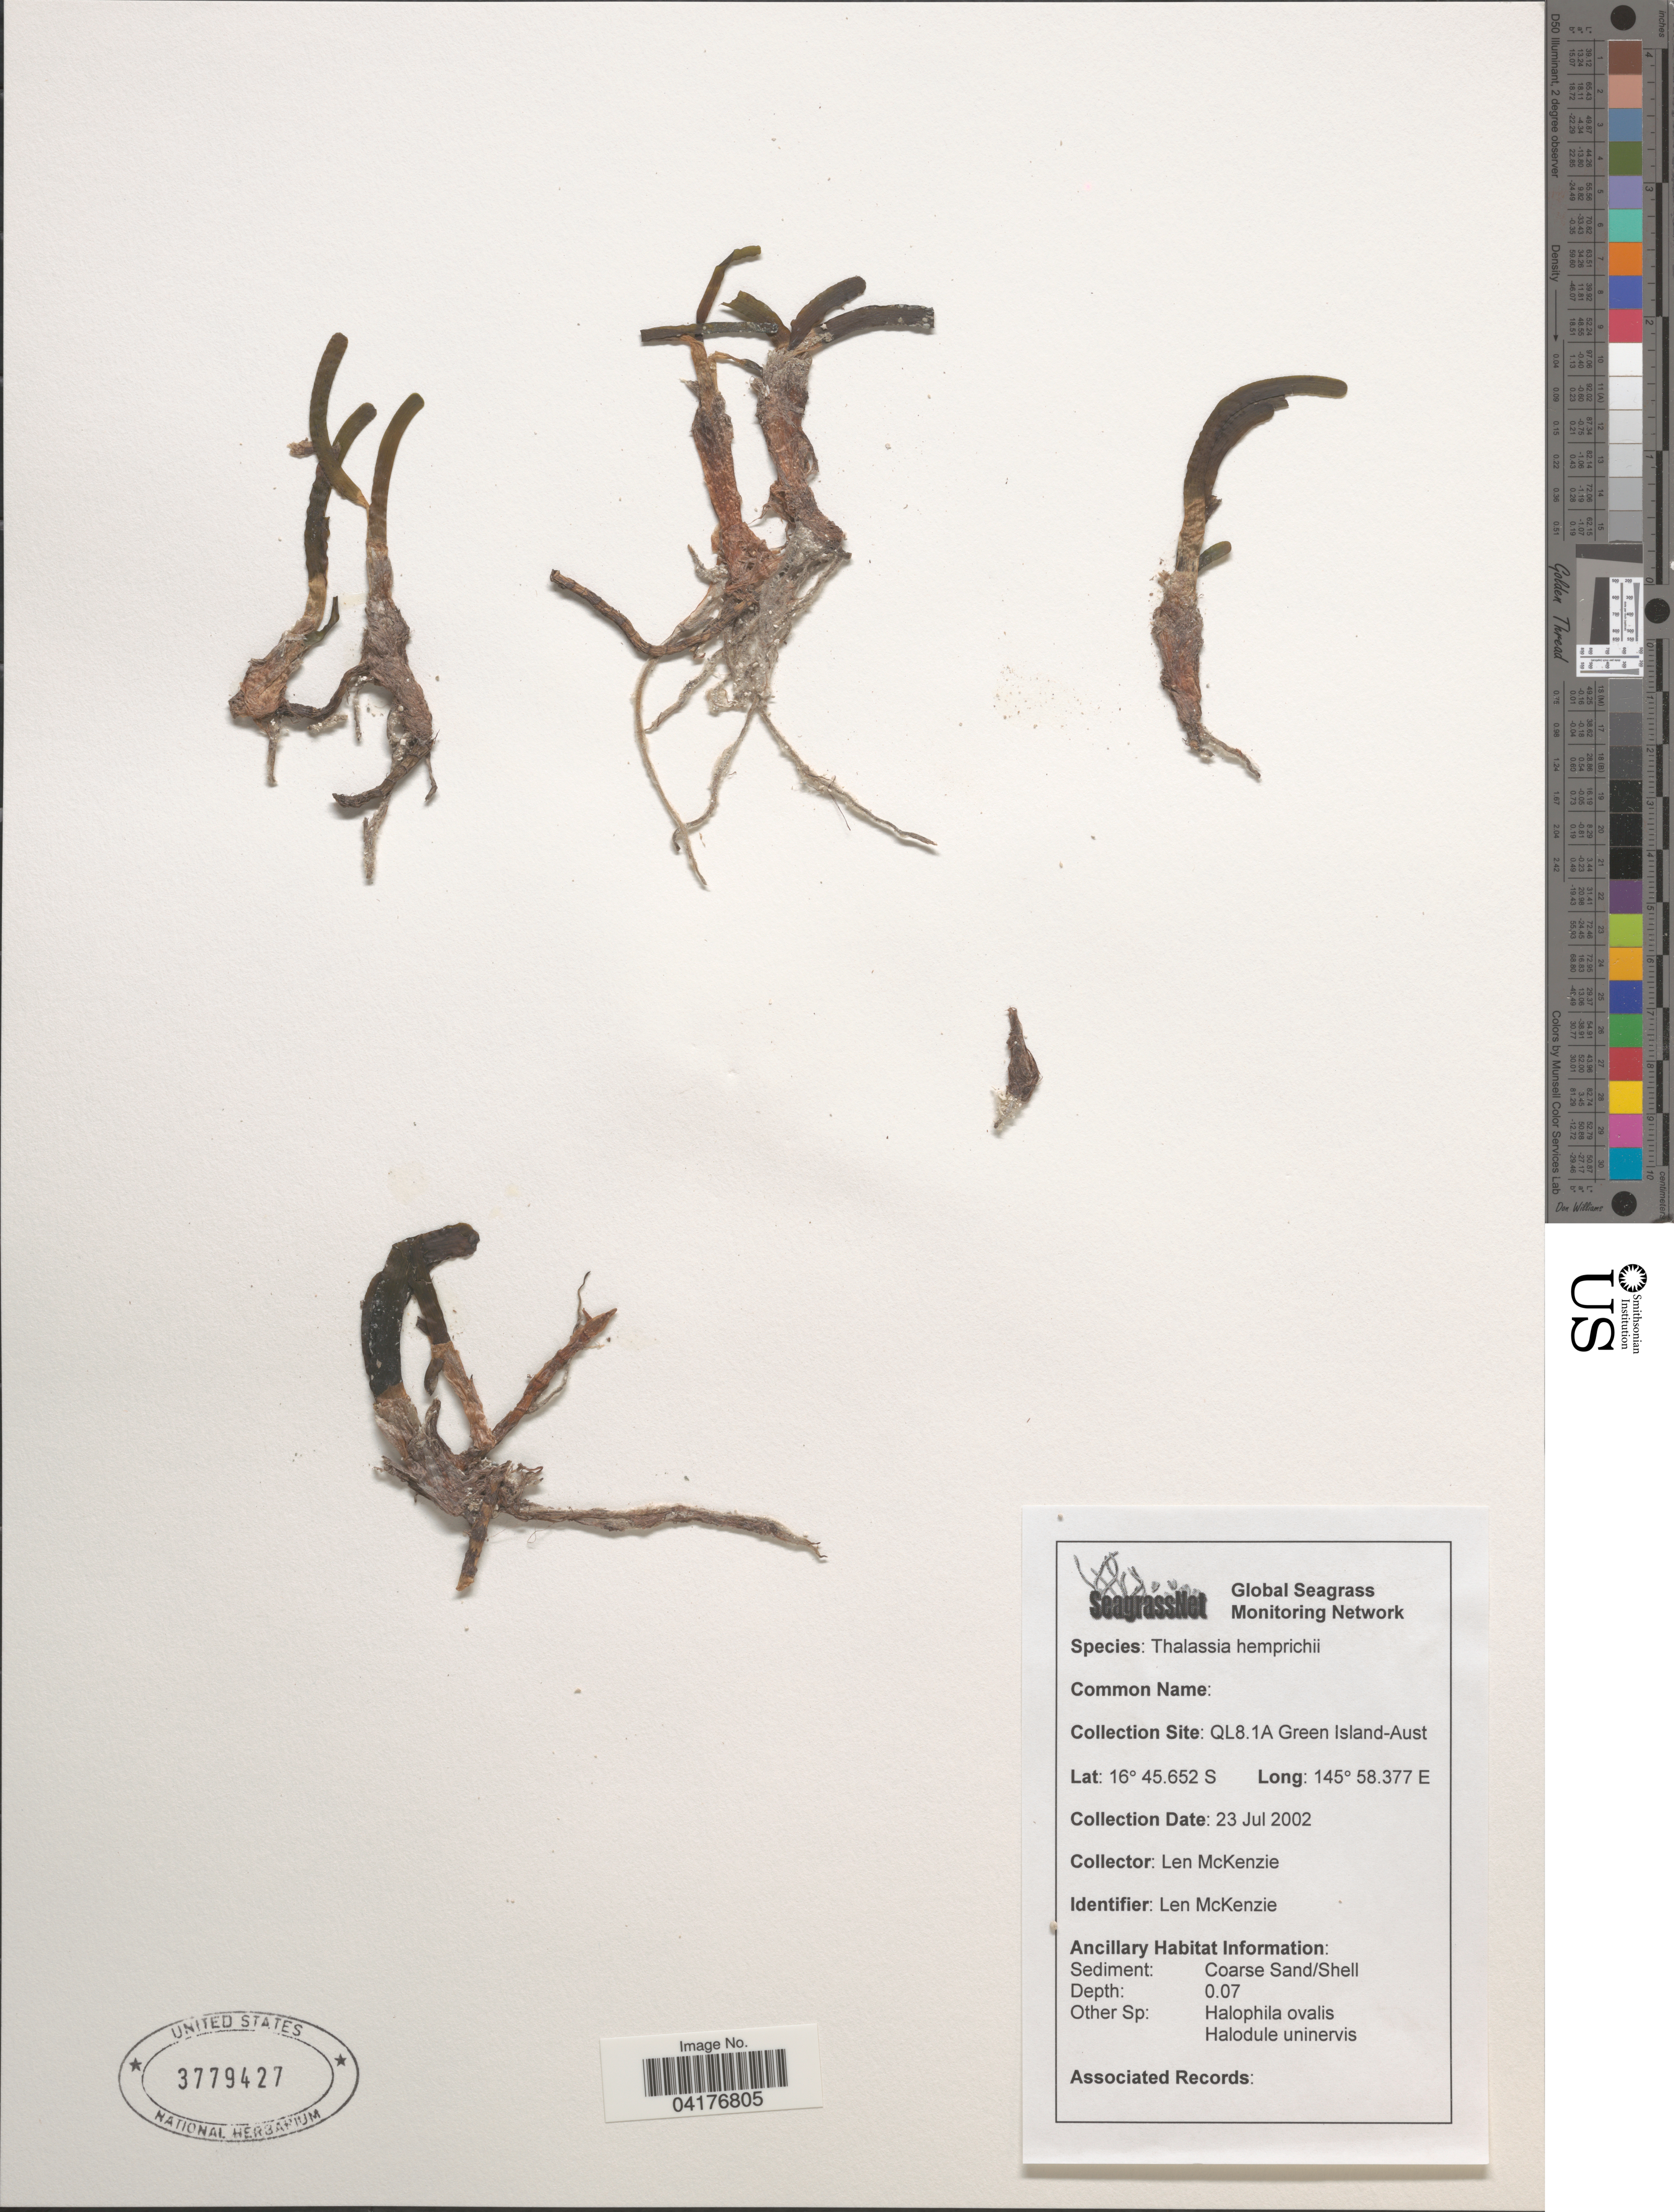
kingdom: Plantae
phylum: Tracheophyta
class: Liliopsida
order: Alismatales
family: Hydrocharitaceae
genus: Enhalus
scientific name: Enhalus acoroides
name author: (L. f.) Royle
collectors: L. McKenzie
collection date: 2002-07-23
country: Australia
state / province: Queensland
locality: QL8.1A Green Island.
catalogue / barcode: US 3779427